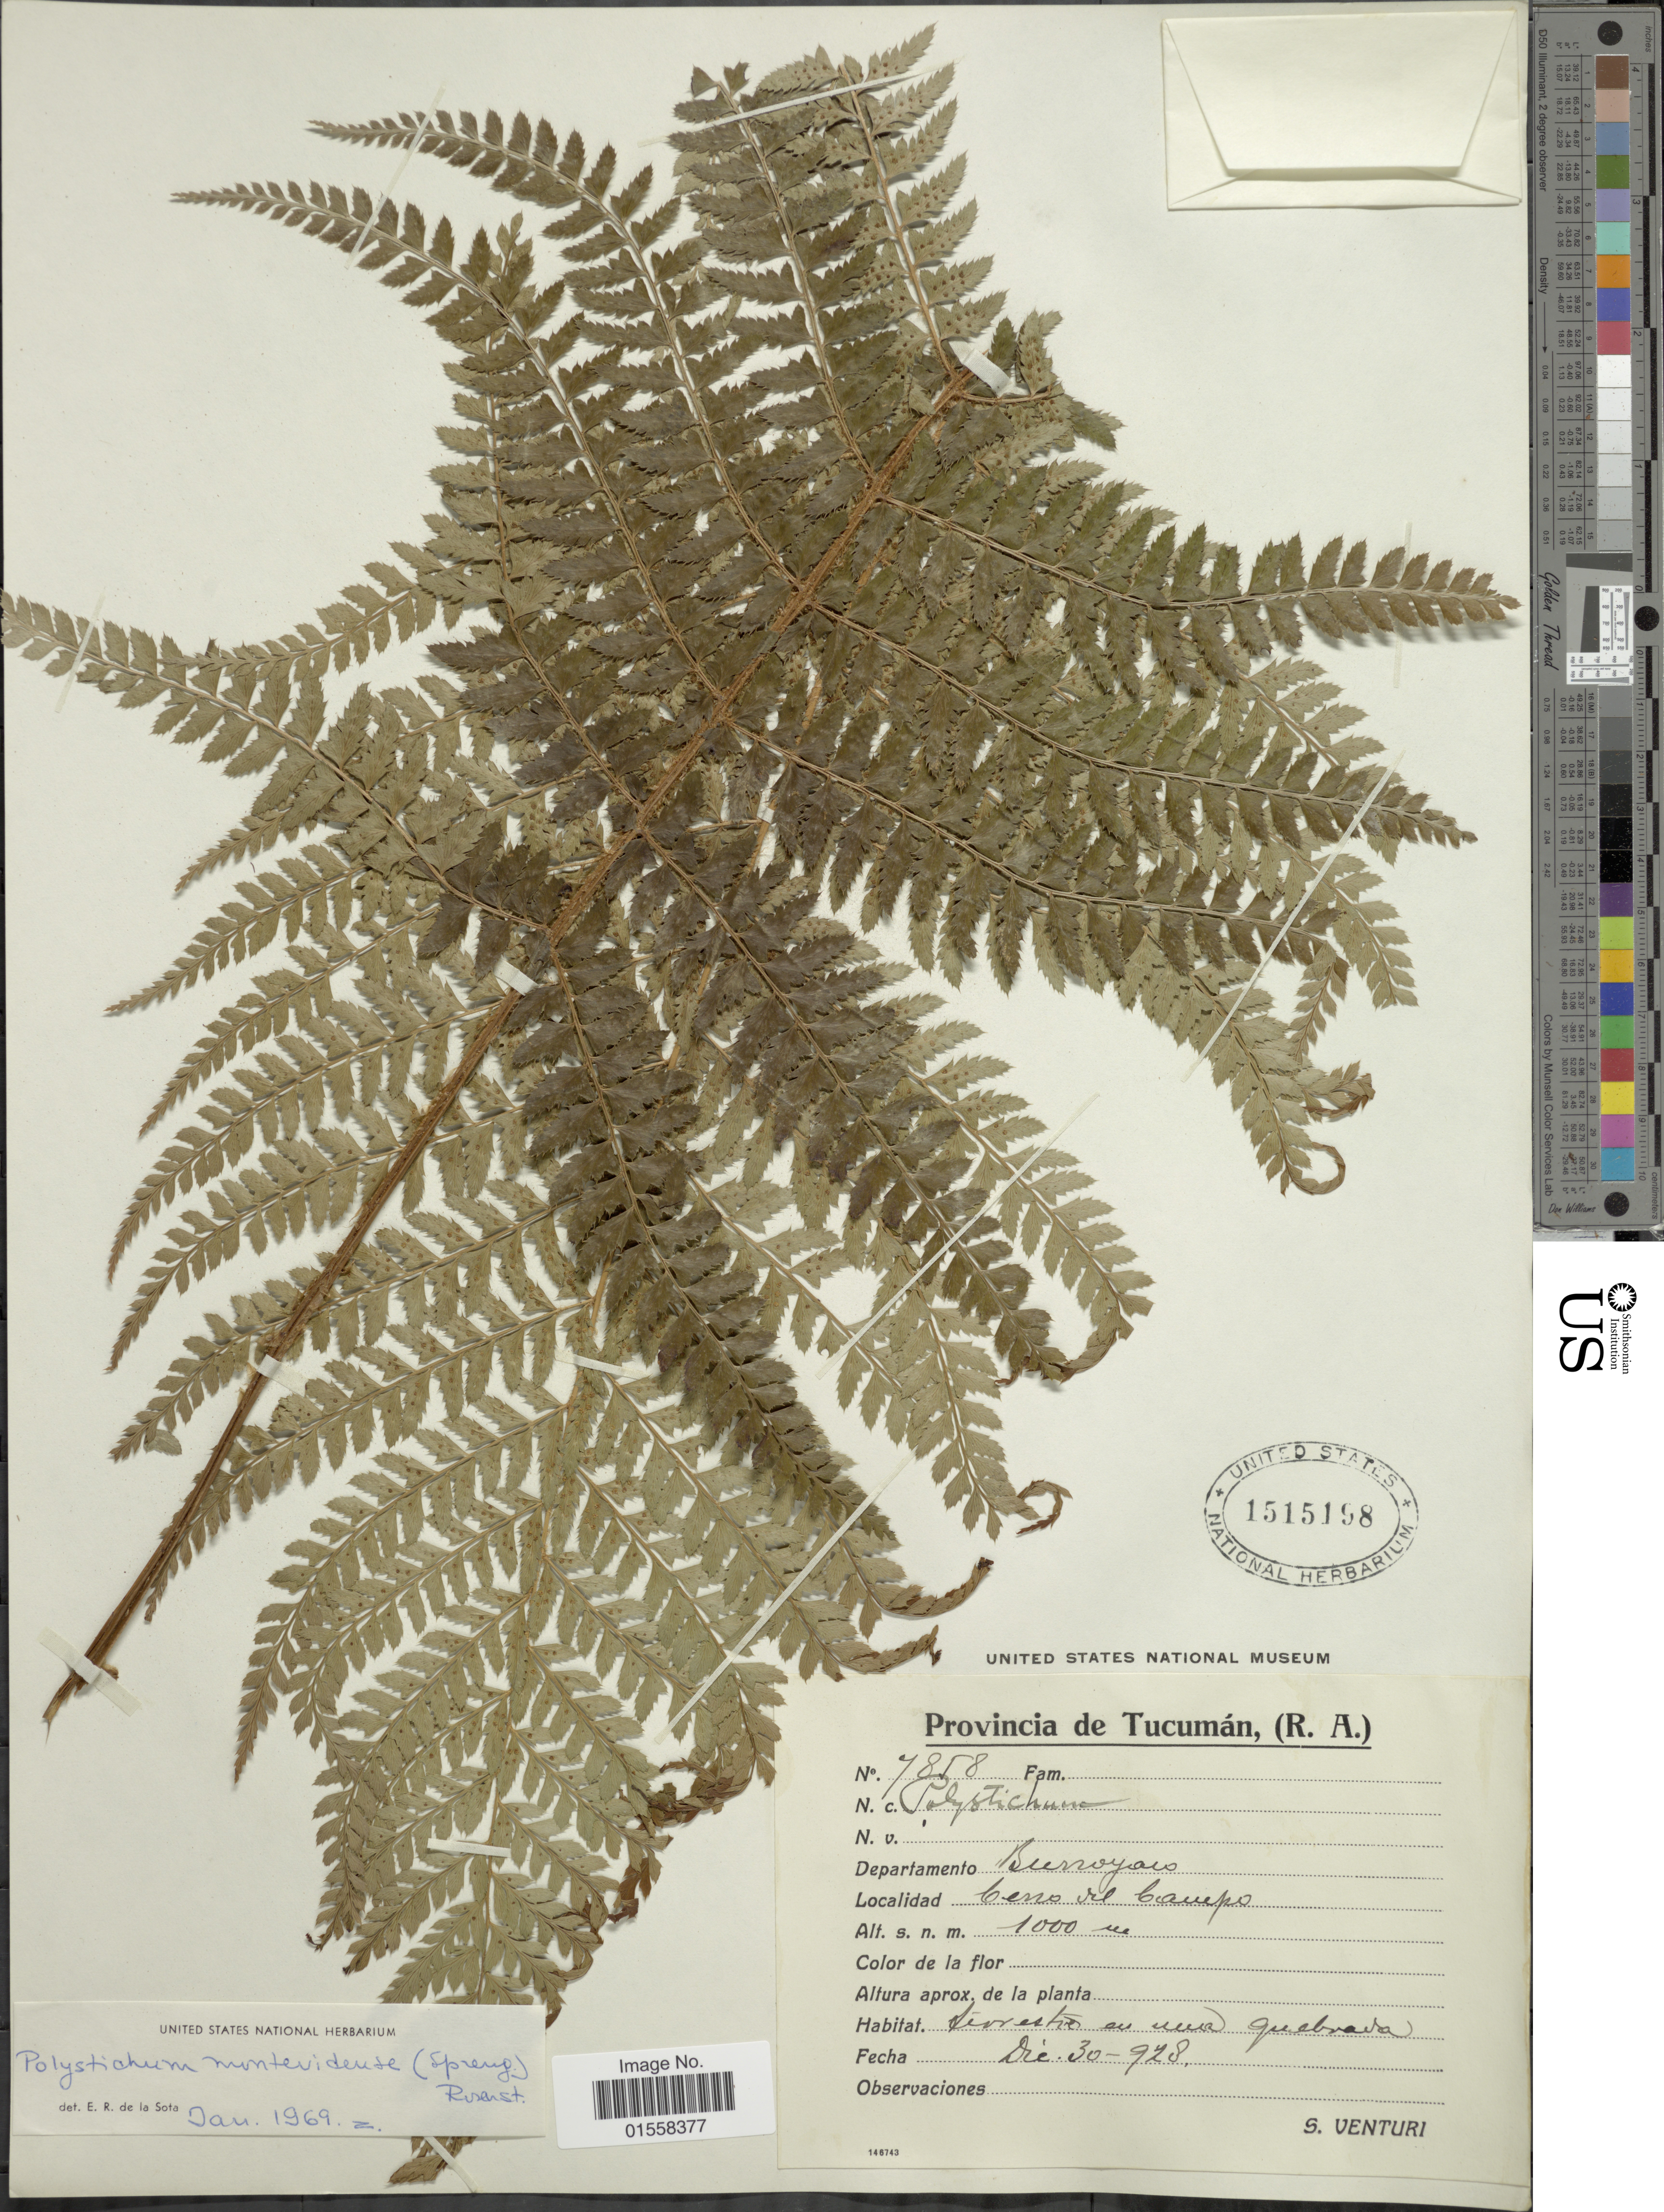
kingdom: Plantae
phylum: Tracheophyta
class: Polypodiopsida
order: Polypodiales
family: Dryopteridaceae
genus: Polystichum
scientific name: Polystichum montevidense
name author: (Spreng.) Rosenst.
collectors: S. Venturi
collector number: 7858*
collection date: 1928-12-30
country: Argentina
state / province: Tucuman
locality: Provincia de Tucuman (R. A.) Departamento Burro Yaco, Cerro del Campo.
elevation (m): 1000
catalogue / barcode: US 1515198